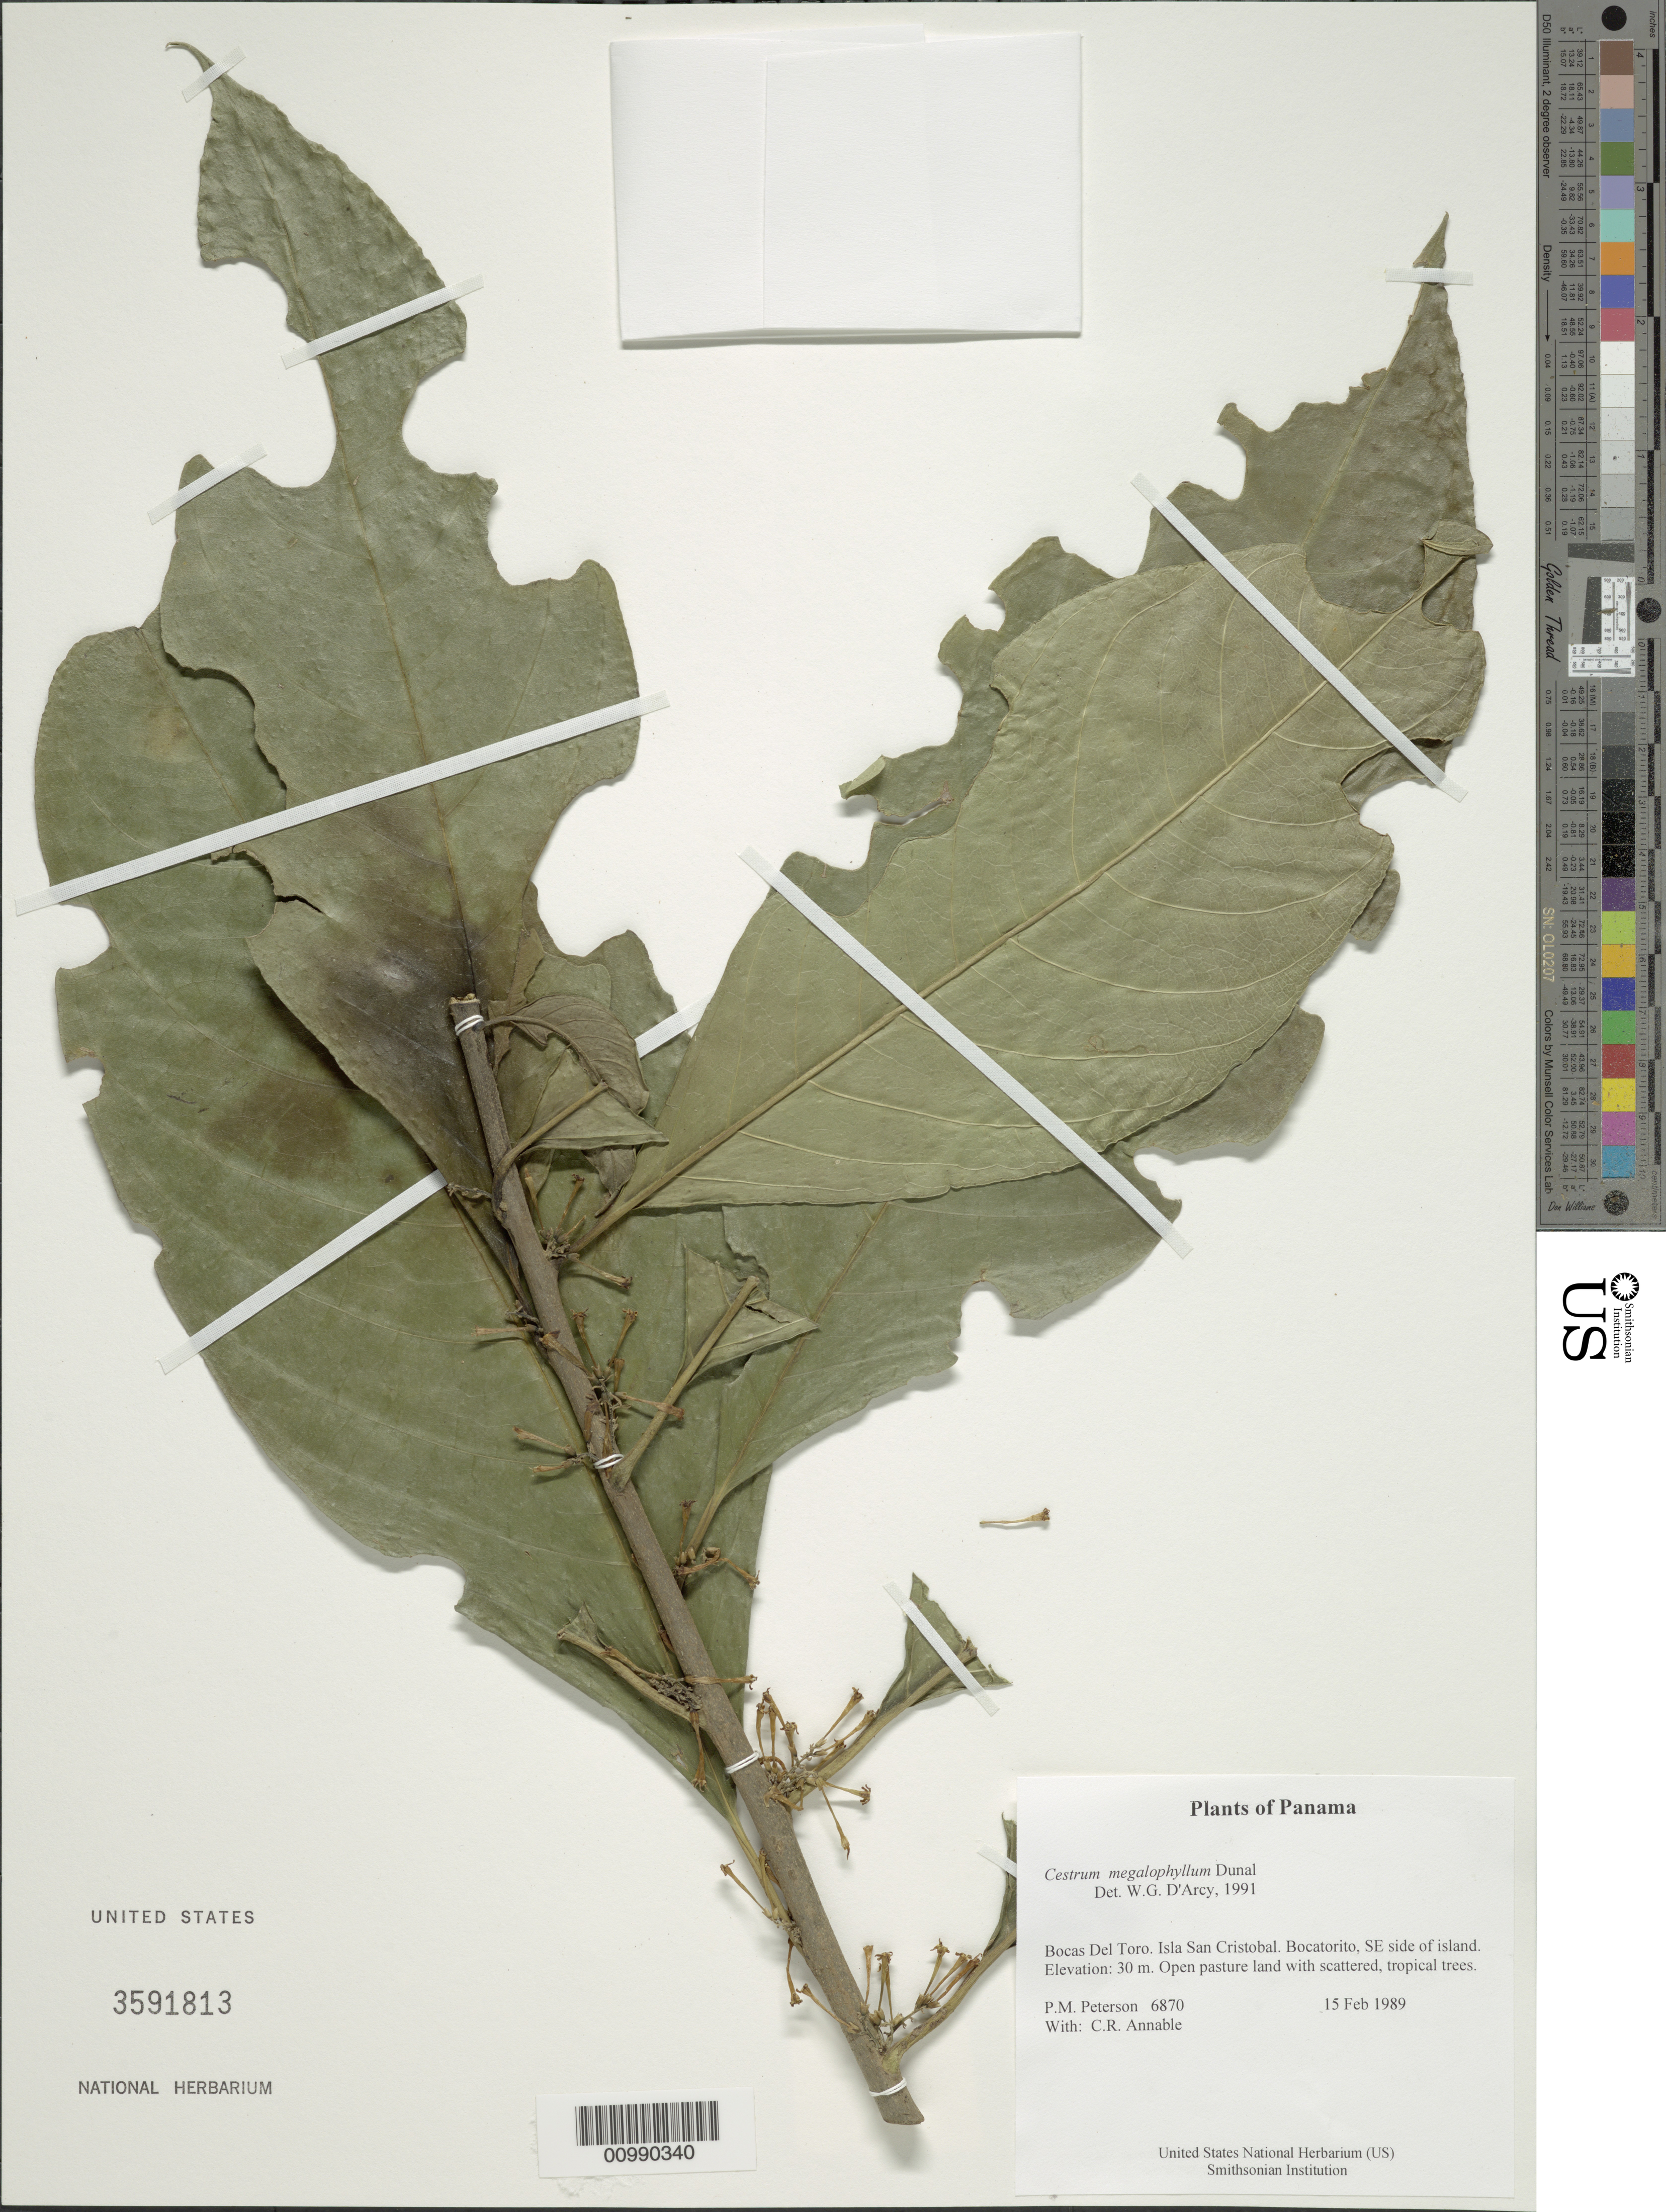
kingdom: Plantae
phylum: Tracheophyta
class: Magnoliopsida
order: Solanales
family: Solanaceae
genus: Cestrum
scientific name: Cestrum megalophyllum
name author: Dunal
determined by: D'Arcy, W. G.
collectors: P. M. Peterson & C. R. Annable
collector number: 06870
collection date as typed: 15 Feb 1989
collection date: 1989-02-15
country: Panama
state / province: Bocas del Toro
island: San Cristobal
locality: Bocatorito, SE side of island.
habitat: Open pasture land with scattered, tropical trees.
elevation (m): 30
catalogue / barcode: US 3591813